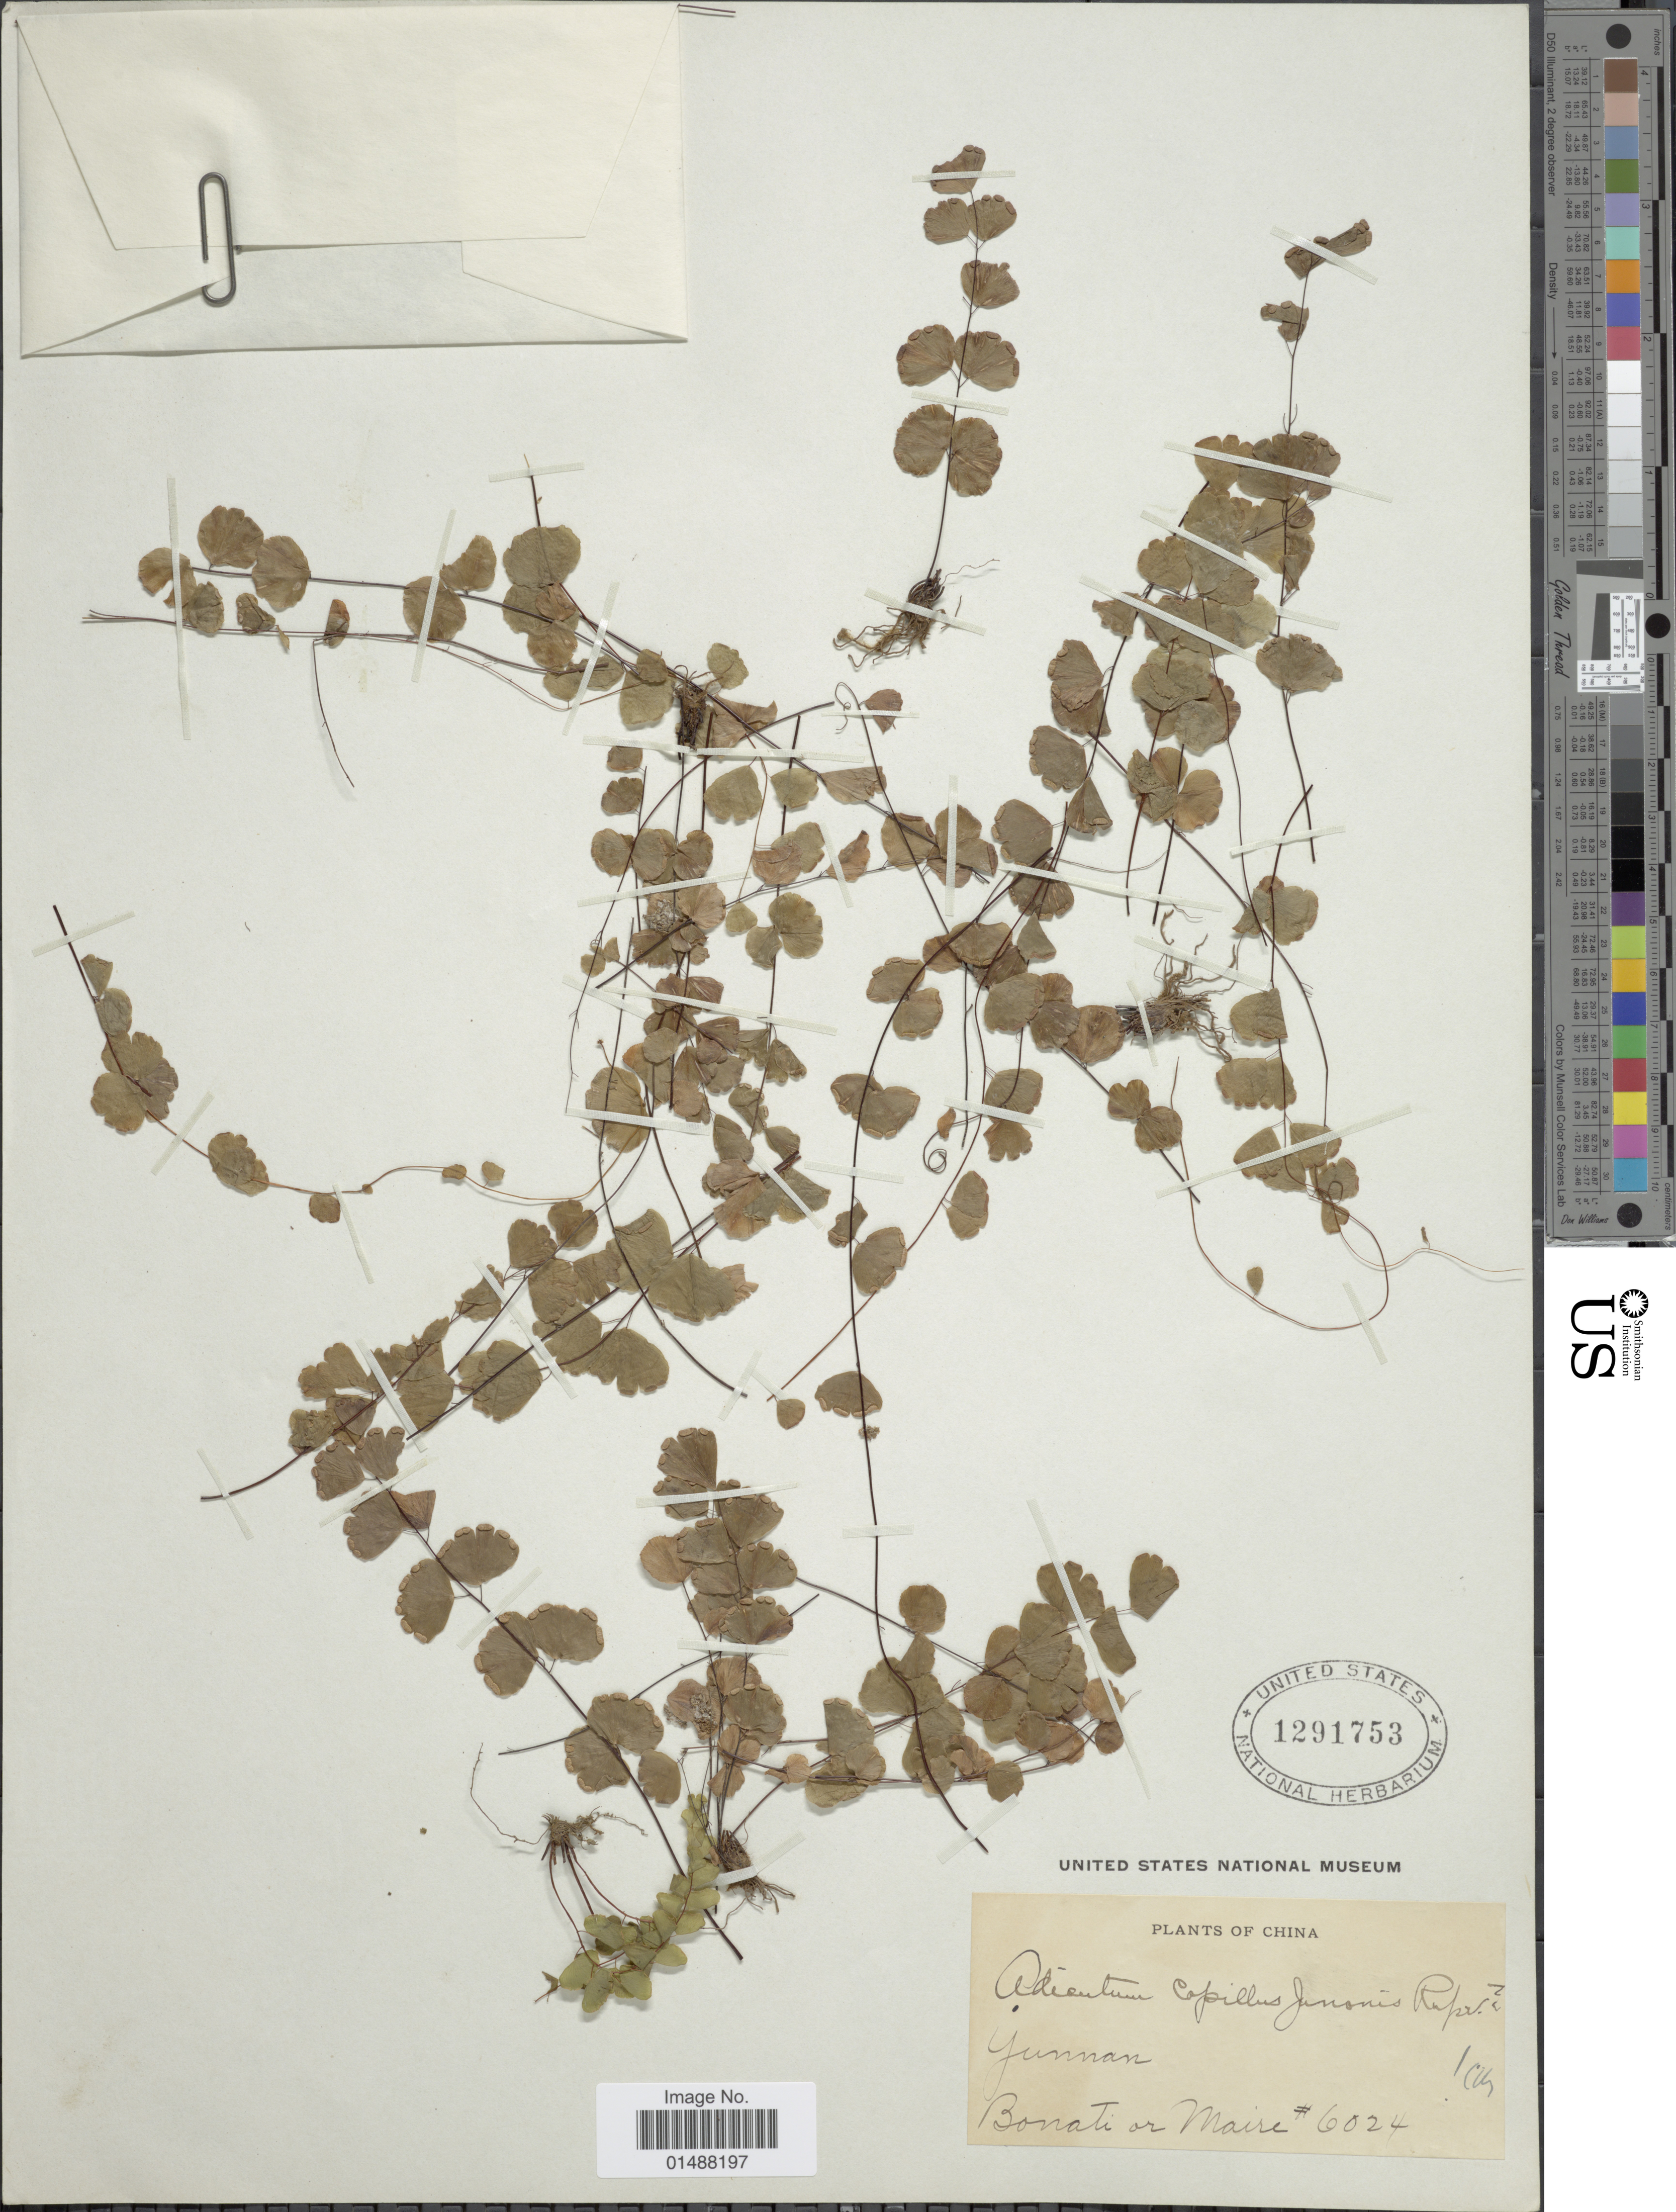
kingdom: Plantae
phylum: Tracheophyta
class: Polypodiopsida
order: Polypodiales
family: Pteridaceae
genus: Adiantum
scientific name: Adiantum capillus-junonis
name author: Rupr.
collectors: -. Bonati & Maire, --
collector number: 6024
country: China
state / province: Yunnan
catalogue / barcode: US 1291753